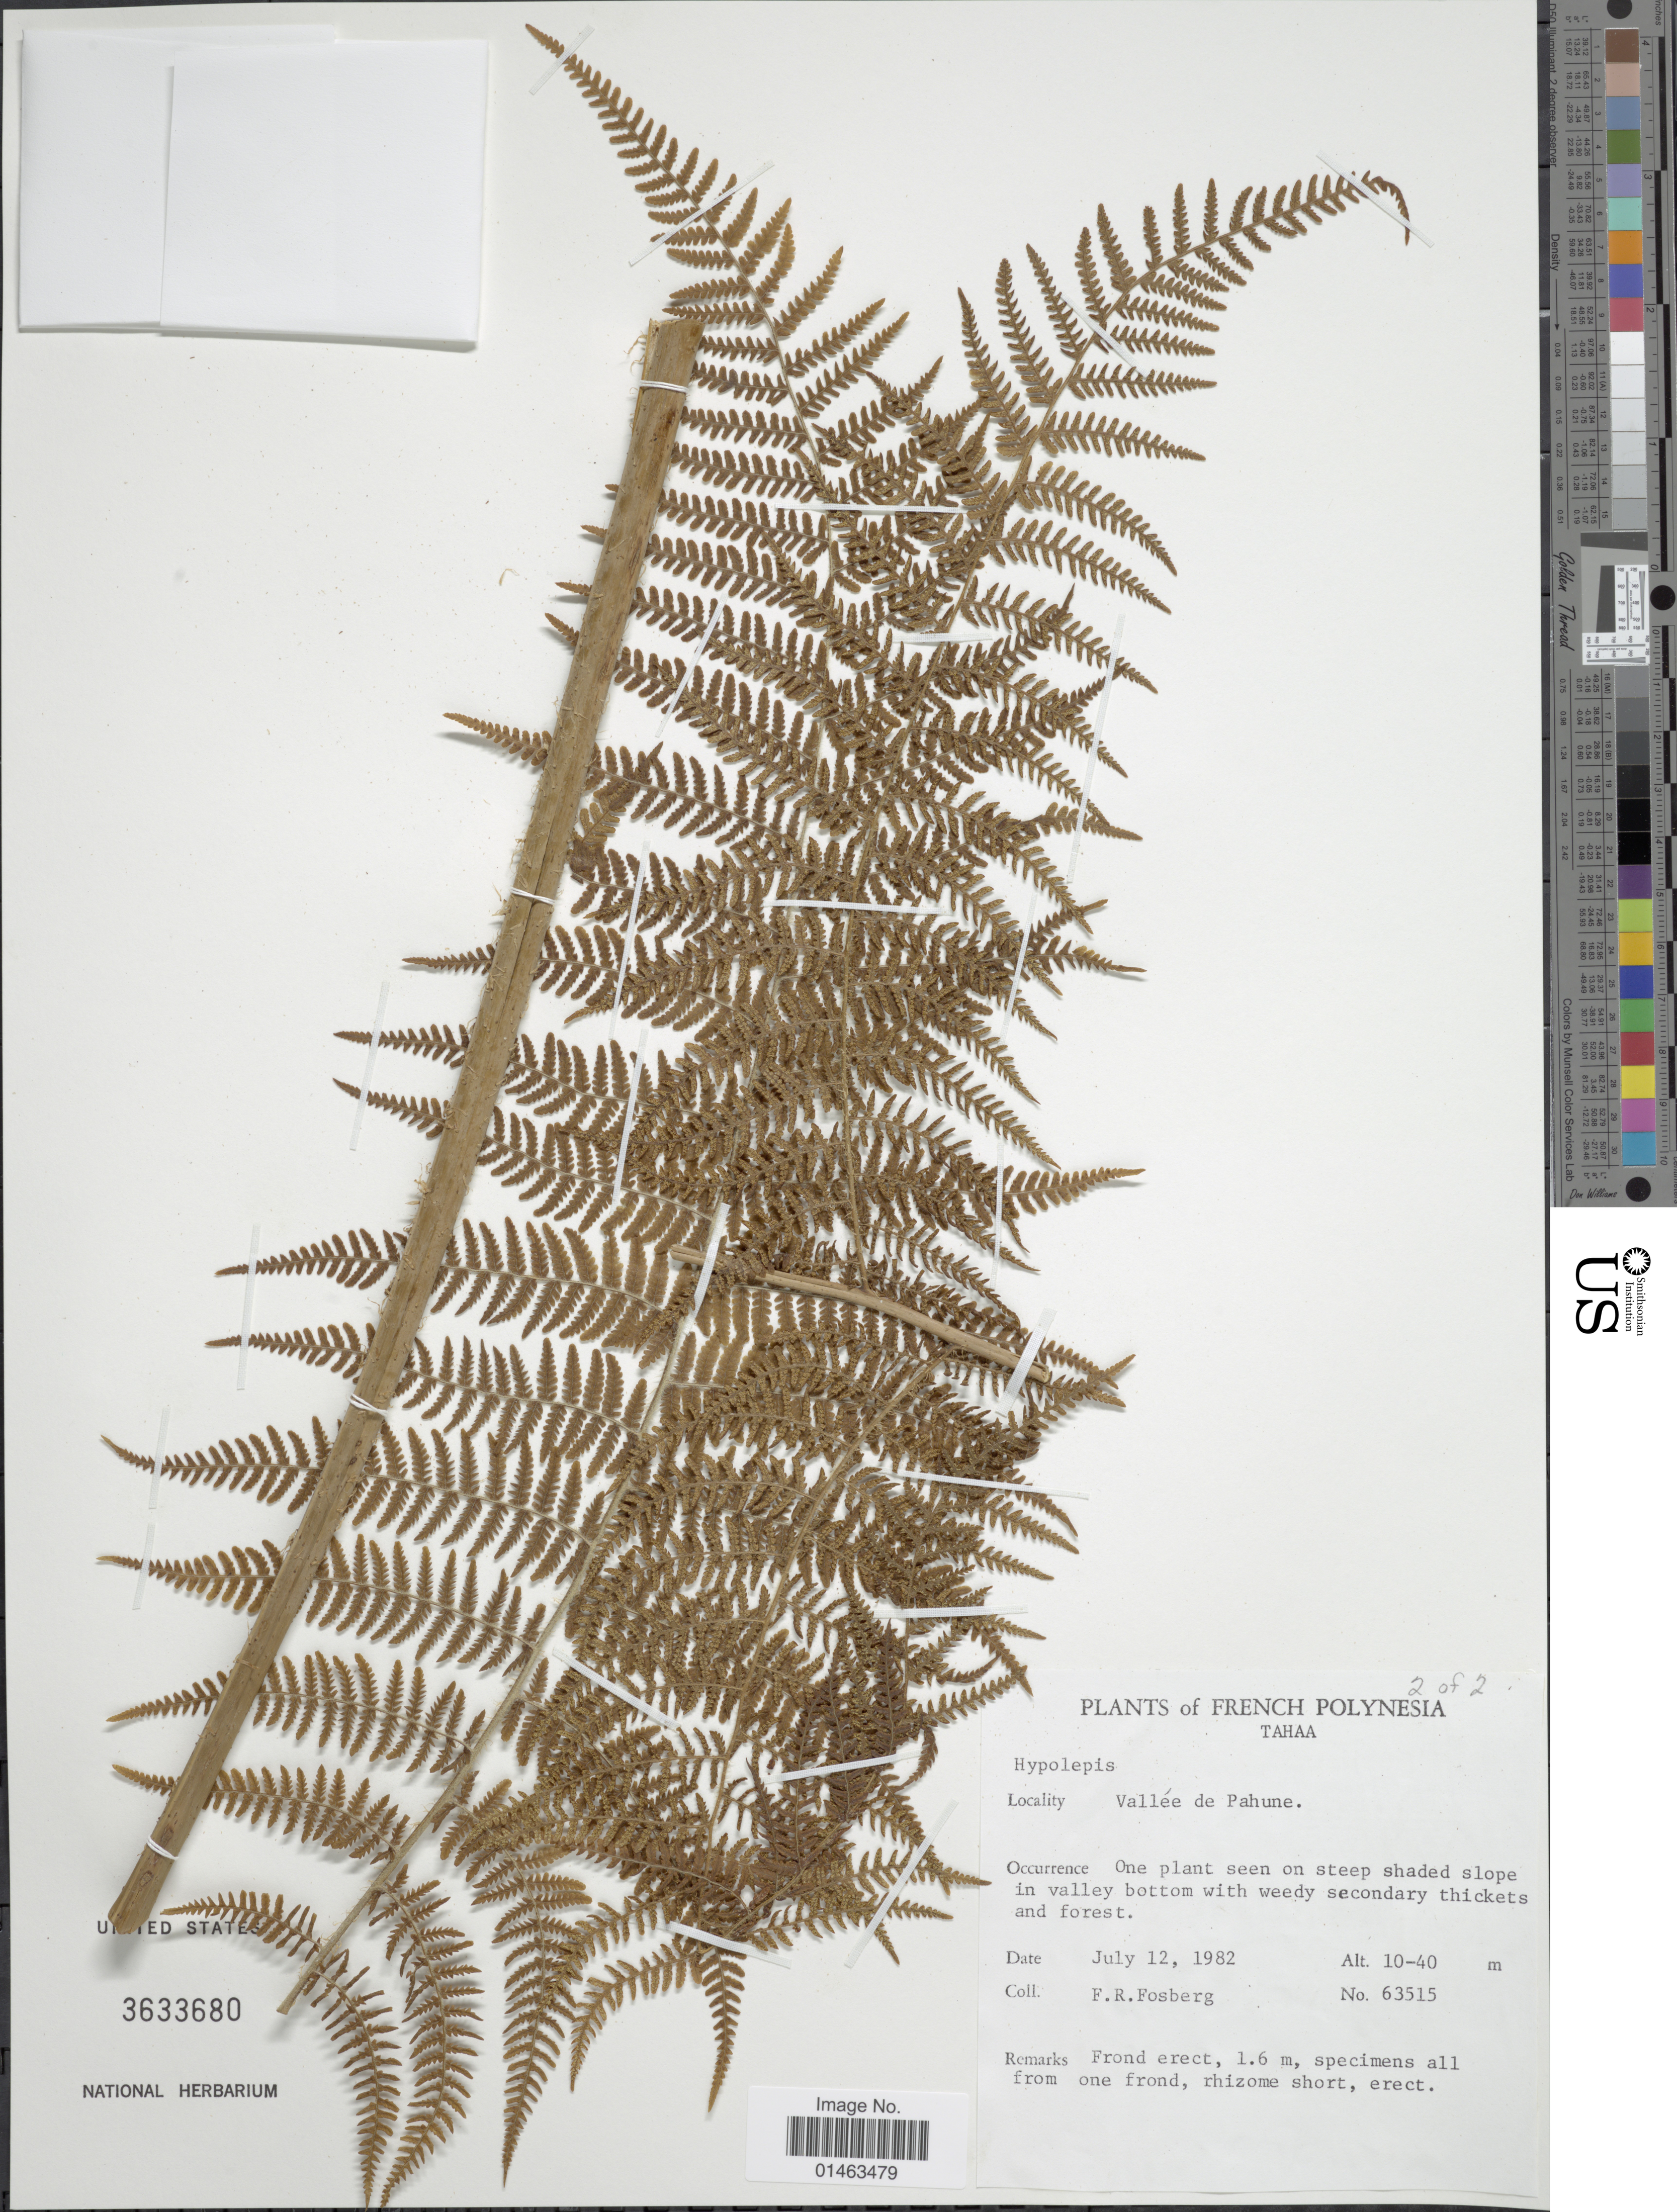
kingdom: Plantae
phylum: Tracheophyta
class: Polypodiopsida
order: Polypodiales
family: Dennstaedtiaceae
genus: Hypolepis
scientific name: Hypolepis sp.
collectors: F. R. Fosberg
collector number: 63515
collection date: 1982-07-12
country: French Polynesia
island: Tahaa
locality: Tahaa. Vallée de Pahune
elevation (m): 10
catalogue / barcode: US 3633680